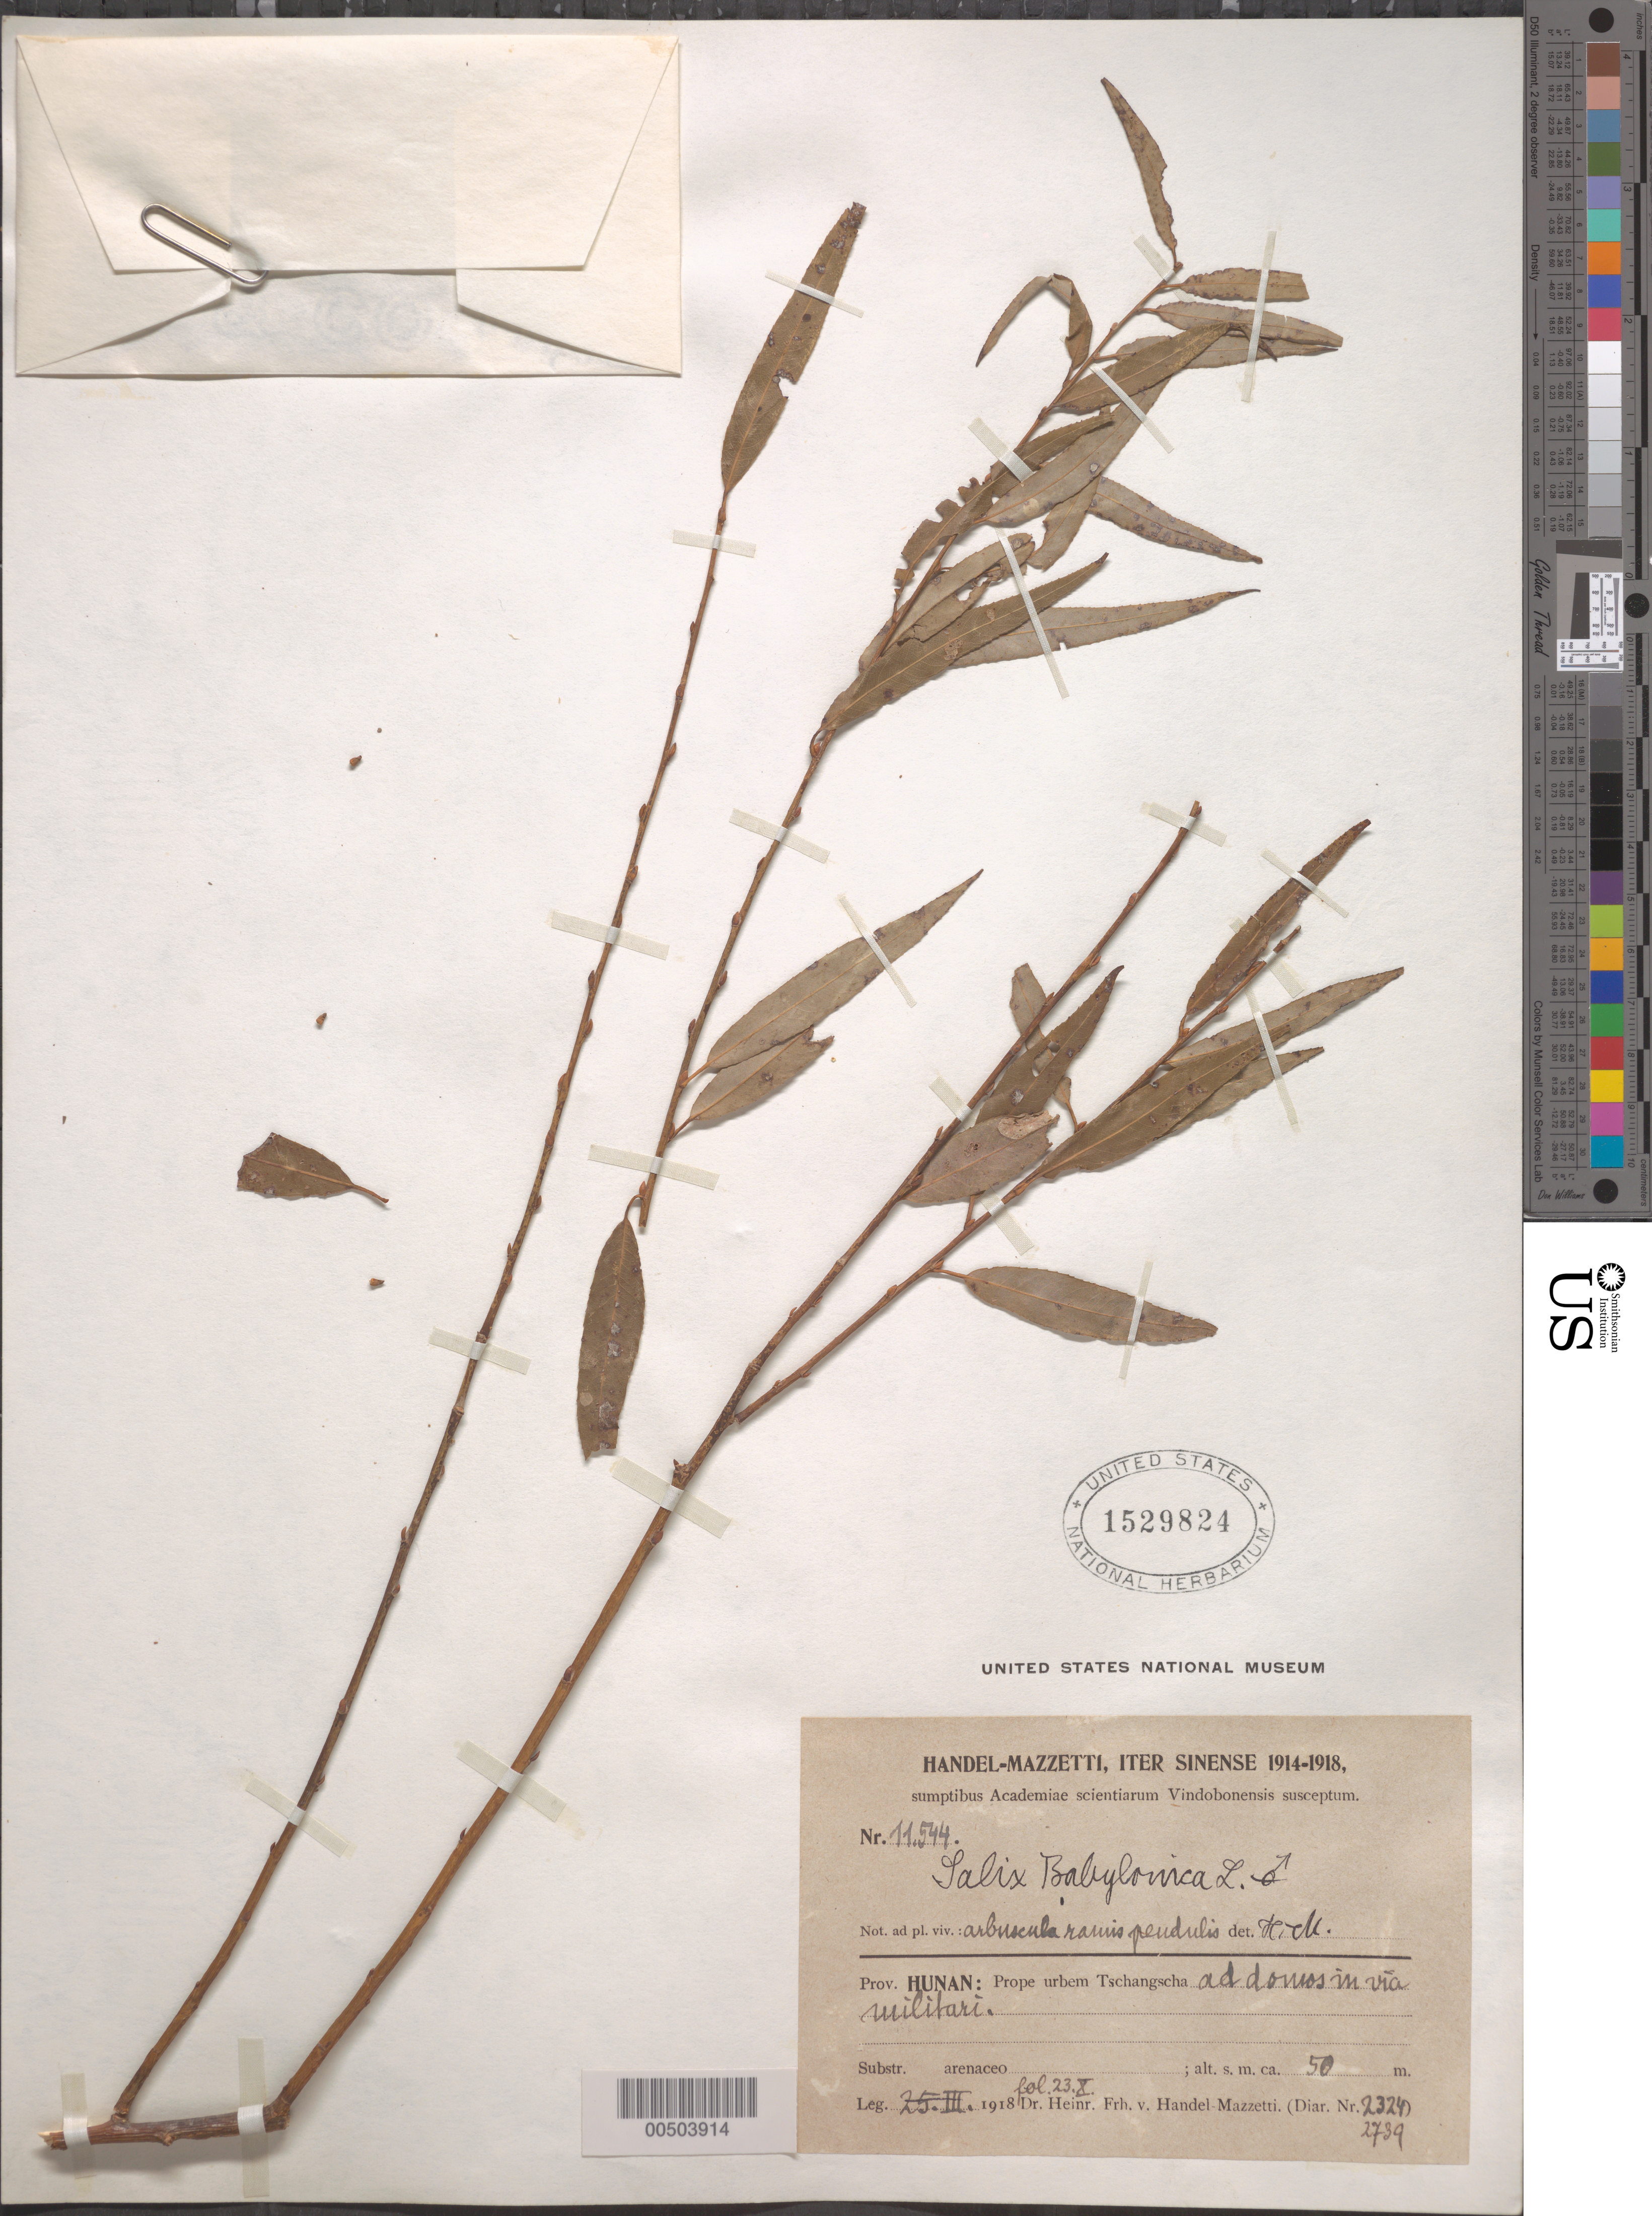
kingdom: Plantae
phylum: Tracheophyta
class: Magnoliopsida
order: Malpighiales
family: Salicaceae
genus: Salix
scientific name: Salix babylonica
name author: L.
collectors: H. Handel-Mazzetti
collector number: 11544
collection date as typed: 23 Oct 1918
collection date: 1918-10-23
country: China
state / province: Hunan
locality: Prope urbem Tschangscha ad dowos in via wilitari. Substr. arenaceo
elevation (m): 50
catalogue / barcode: US 1529824